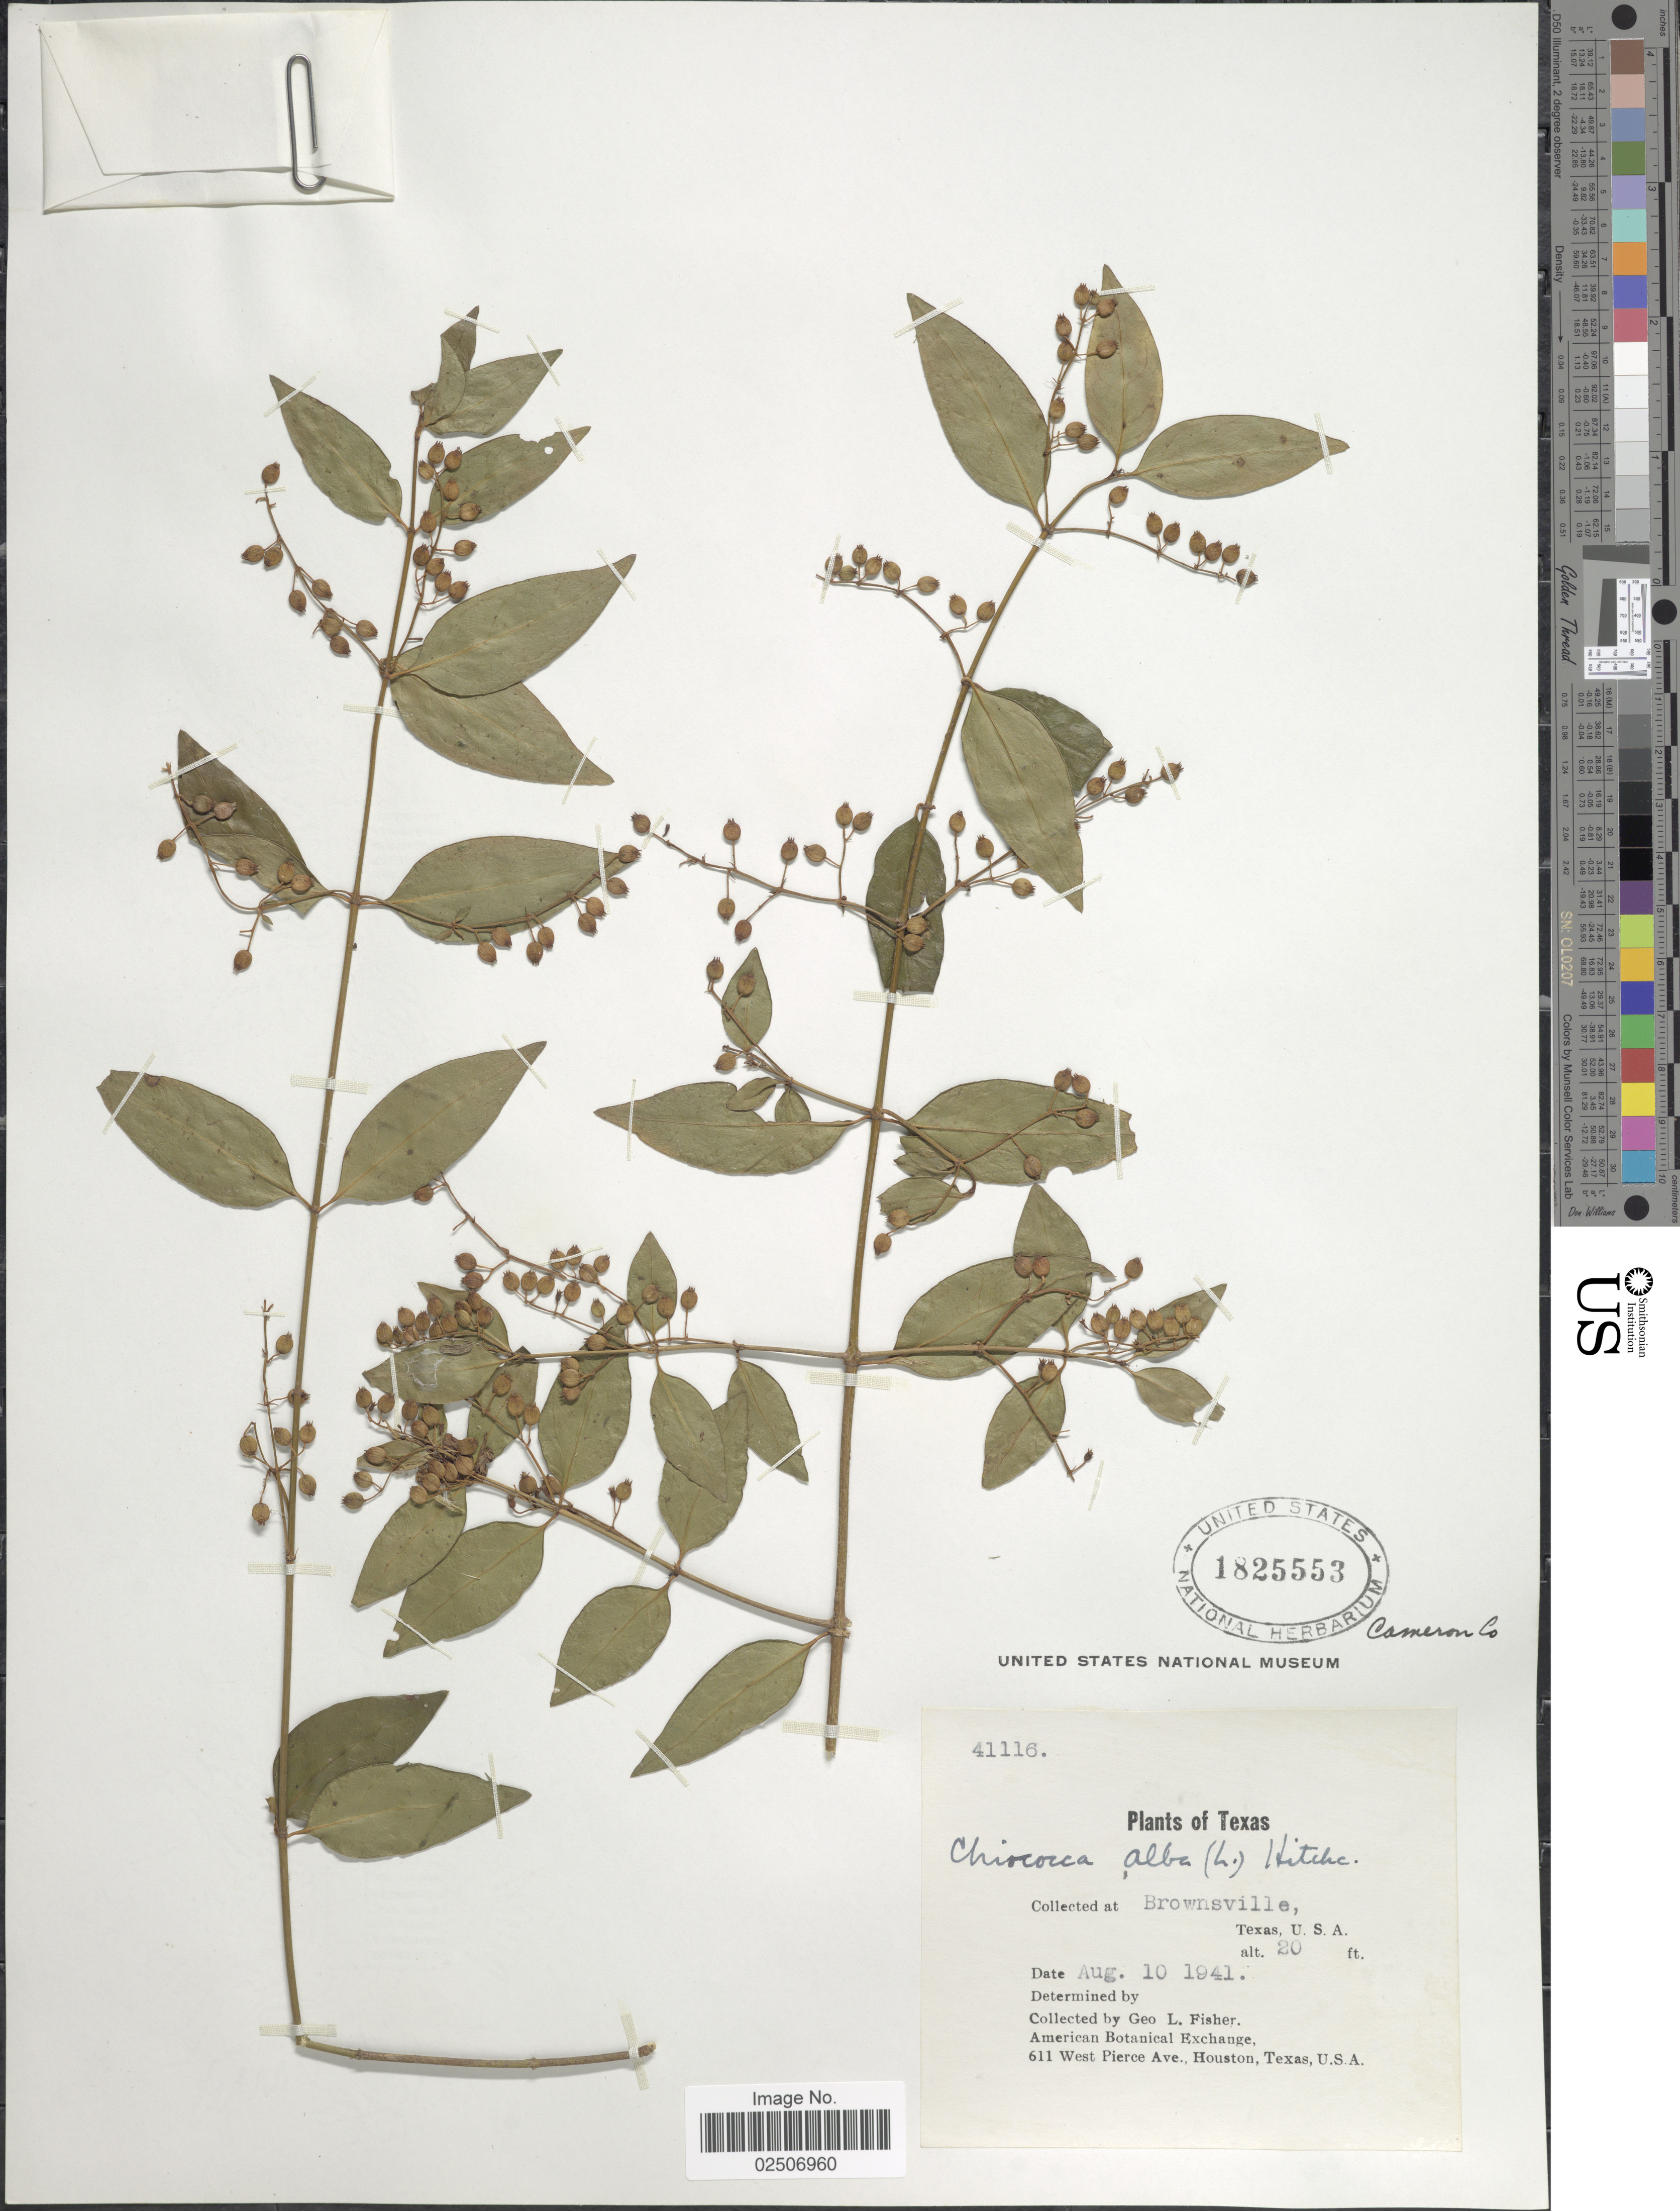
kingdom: Plantae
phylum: Tracheophyta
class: Magnoliopsida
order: Gentianales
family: Rubiaceae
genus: Chiococca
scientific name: Chiococca alba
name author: (L.) Hitchc.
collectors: G. L. Fisher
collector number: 41116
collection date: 1941-08-10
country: United States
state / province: Texas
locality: Brownsville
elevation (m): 6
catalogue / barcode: US 1825553